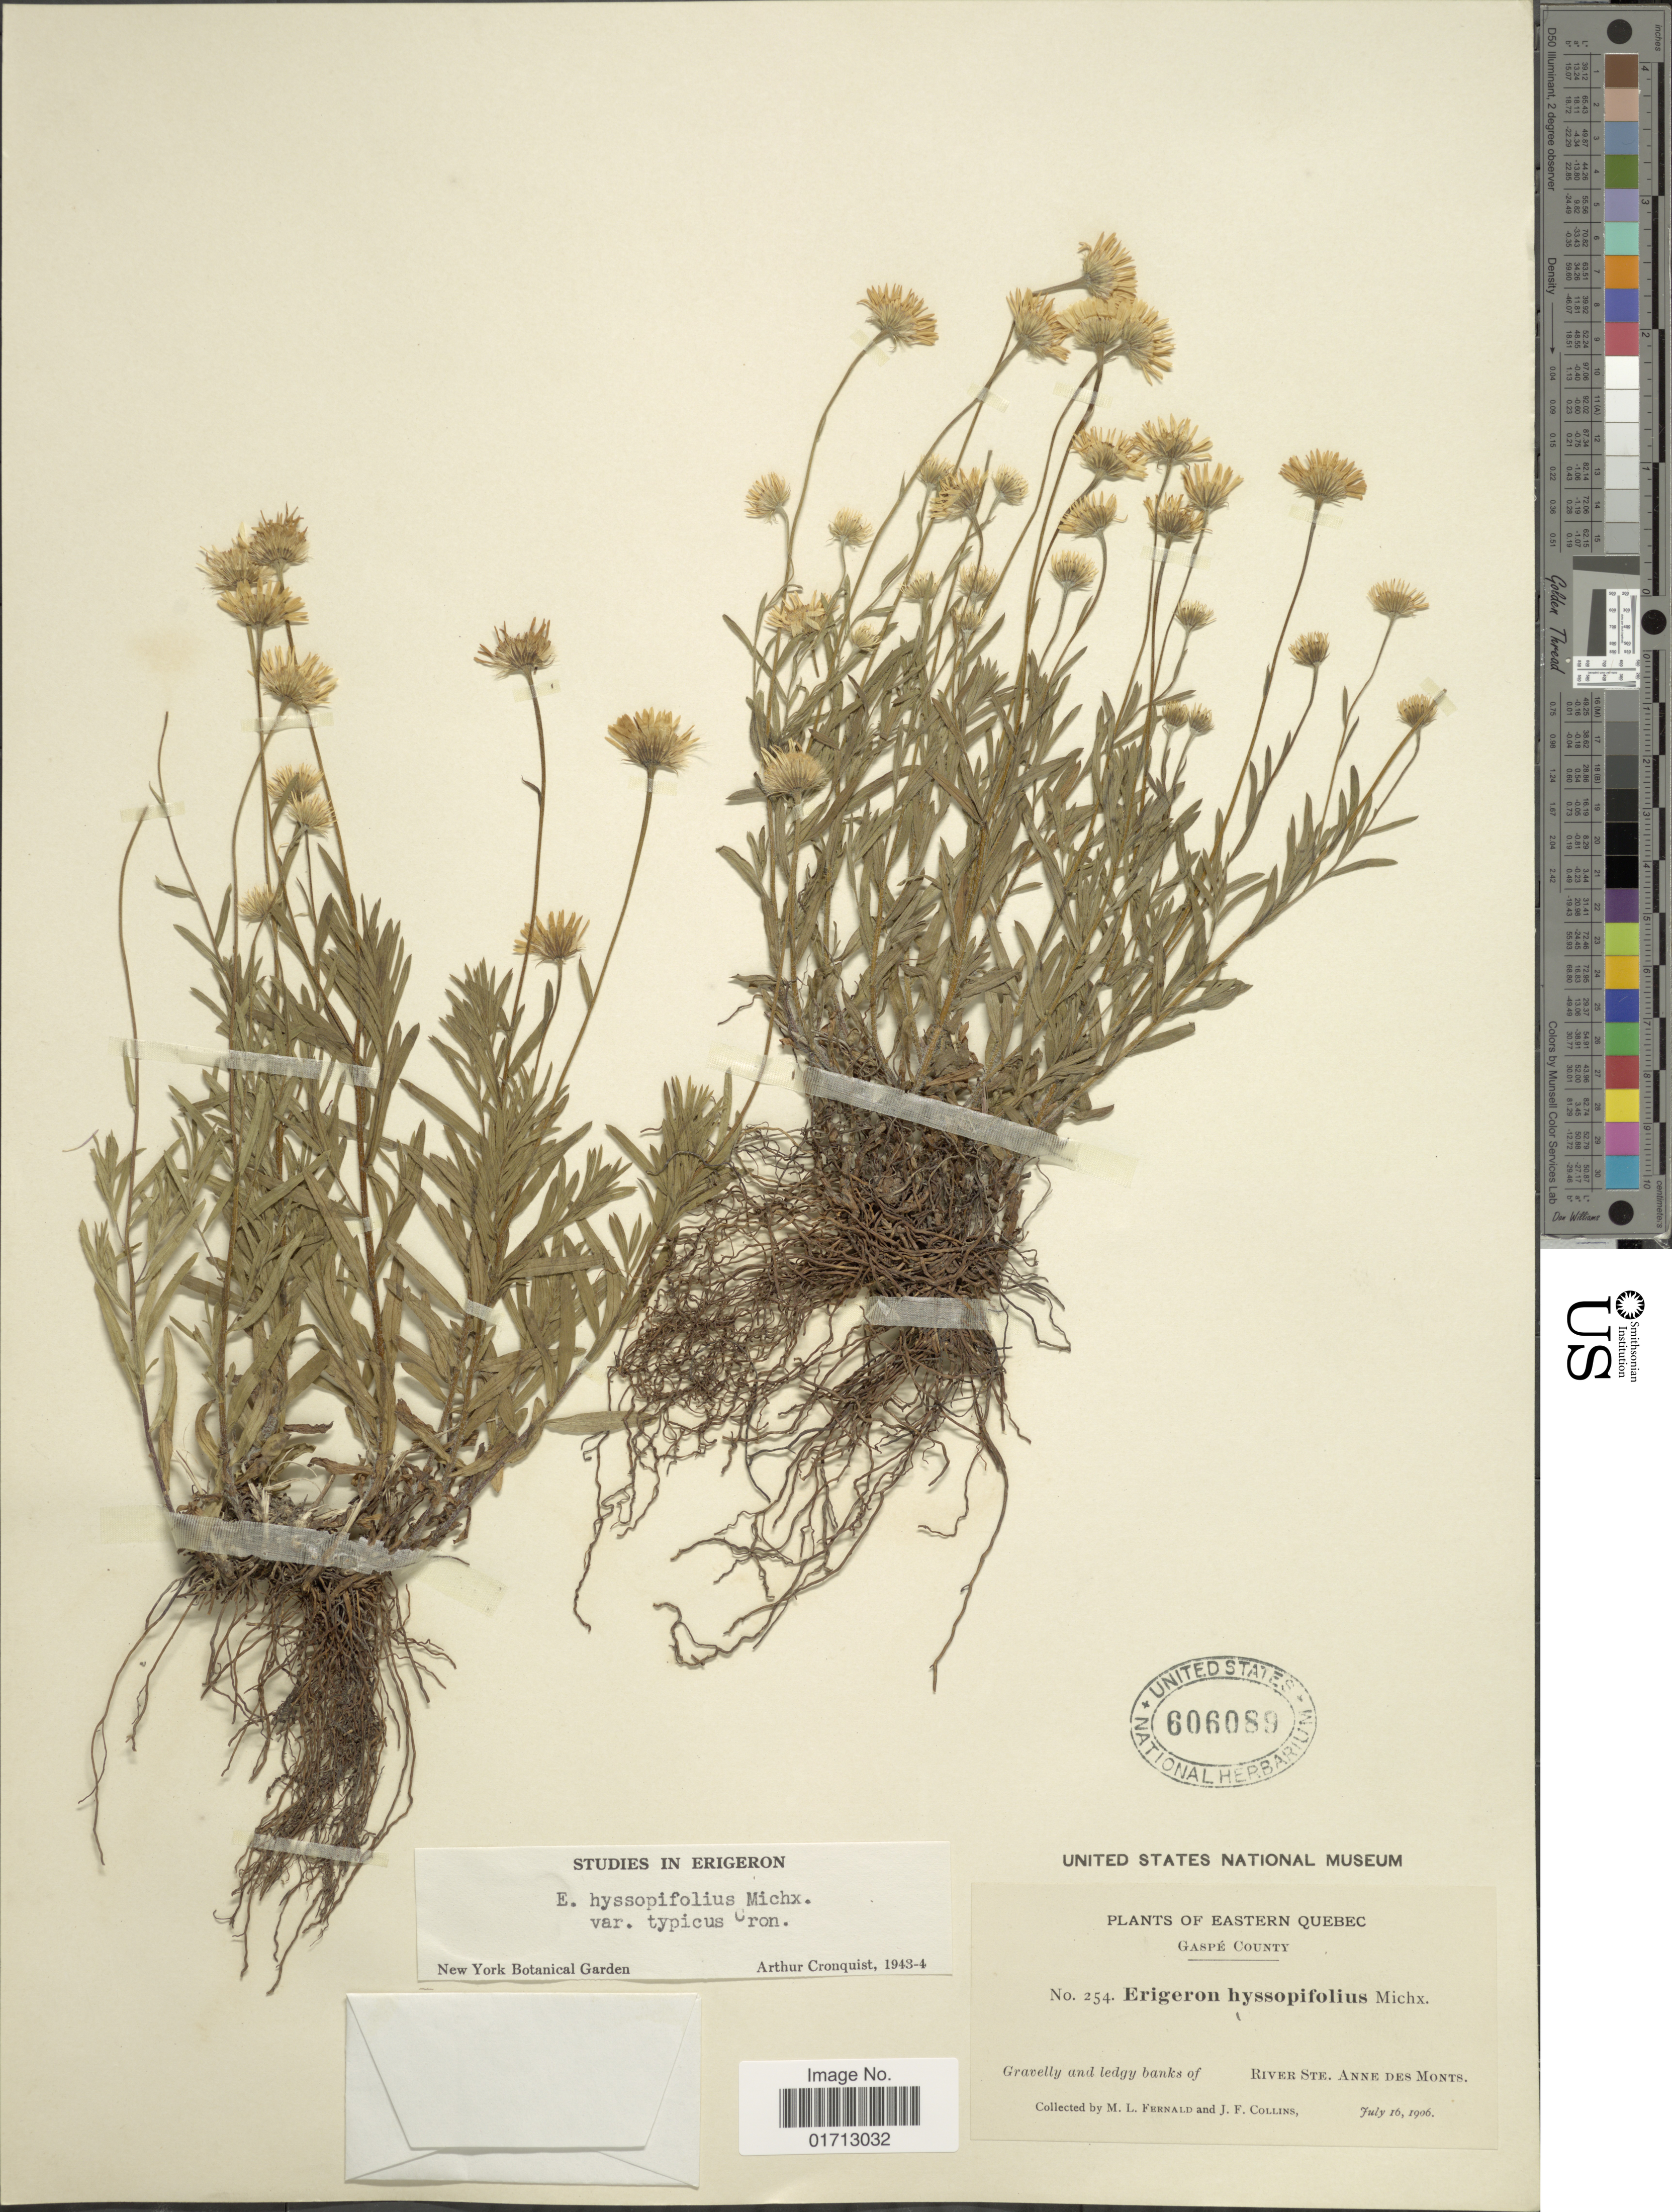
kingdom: Plantae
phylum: Tracheophyta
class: Magnoliopsida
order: Asterales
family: Asteraceae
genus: Erigeron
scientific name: Erigeron hyssopifolius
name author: Michx.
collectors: M. L. Fernald & J. Collins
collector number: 254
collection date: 1906-07-16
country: Canada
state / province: Quebec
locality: Gaspé County, River Ste. Anne de Monts.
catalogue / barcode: US 606089